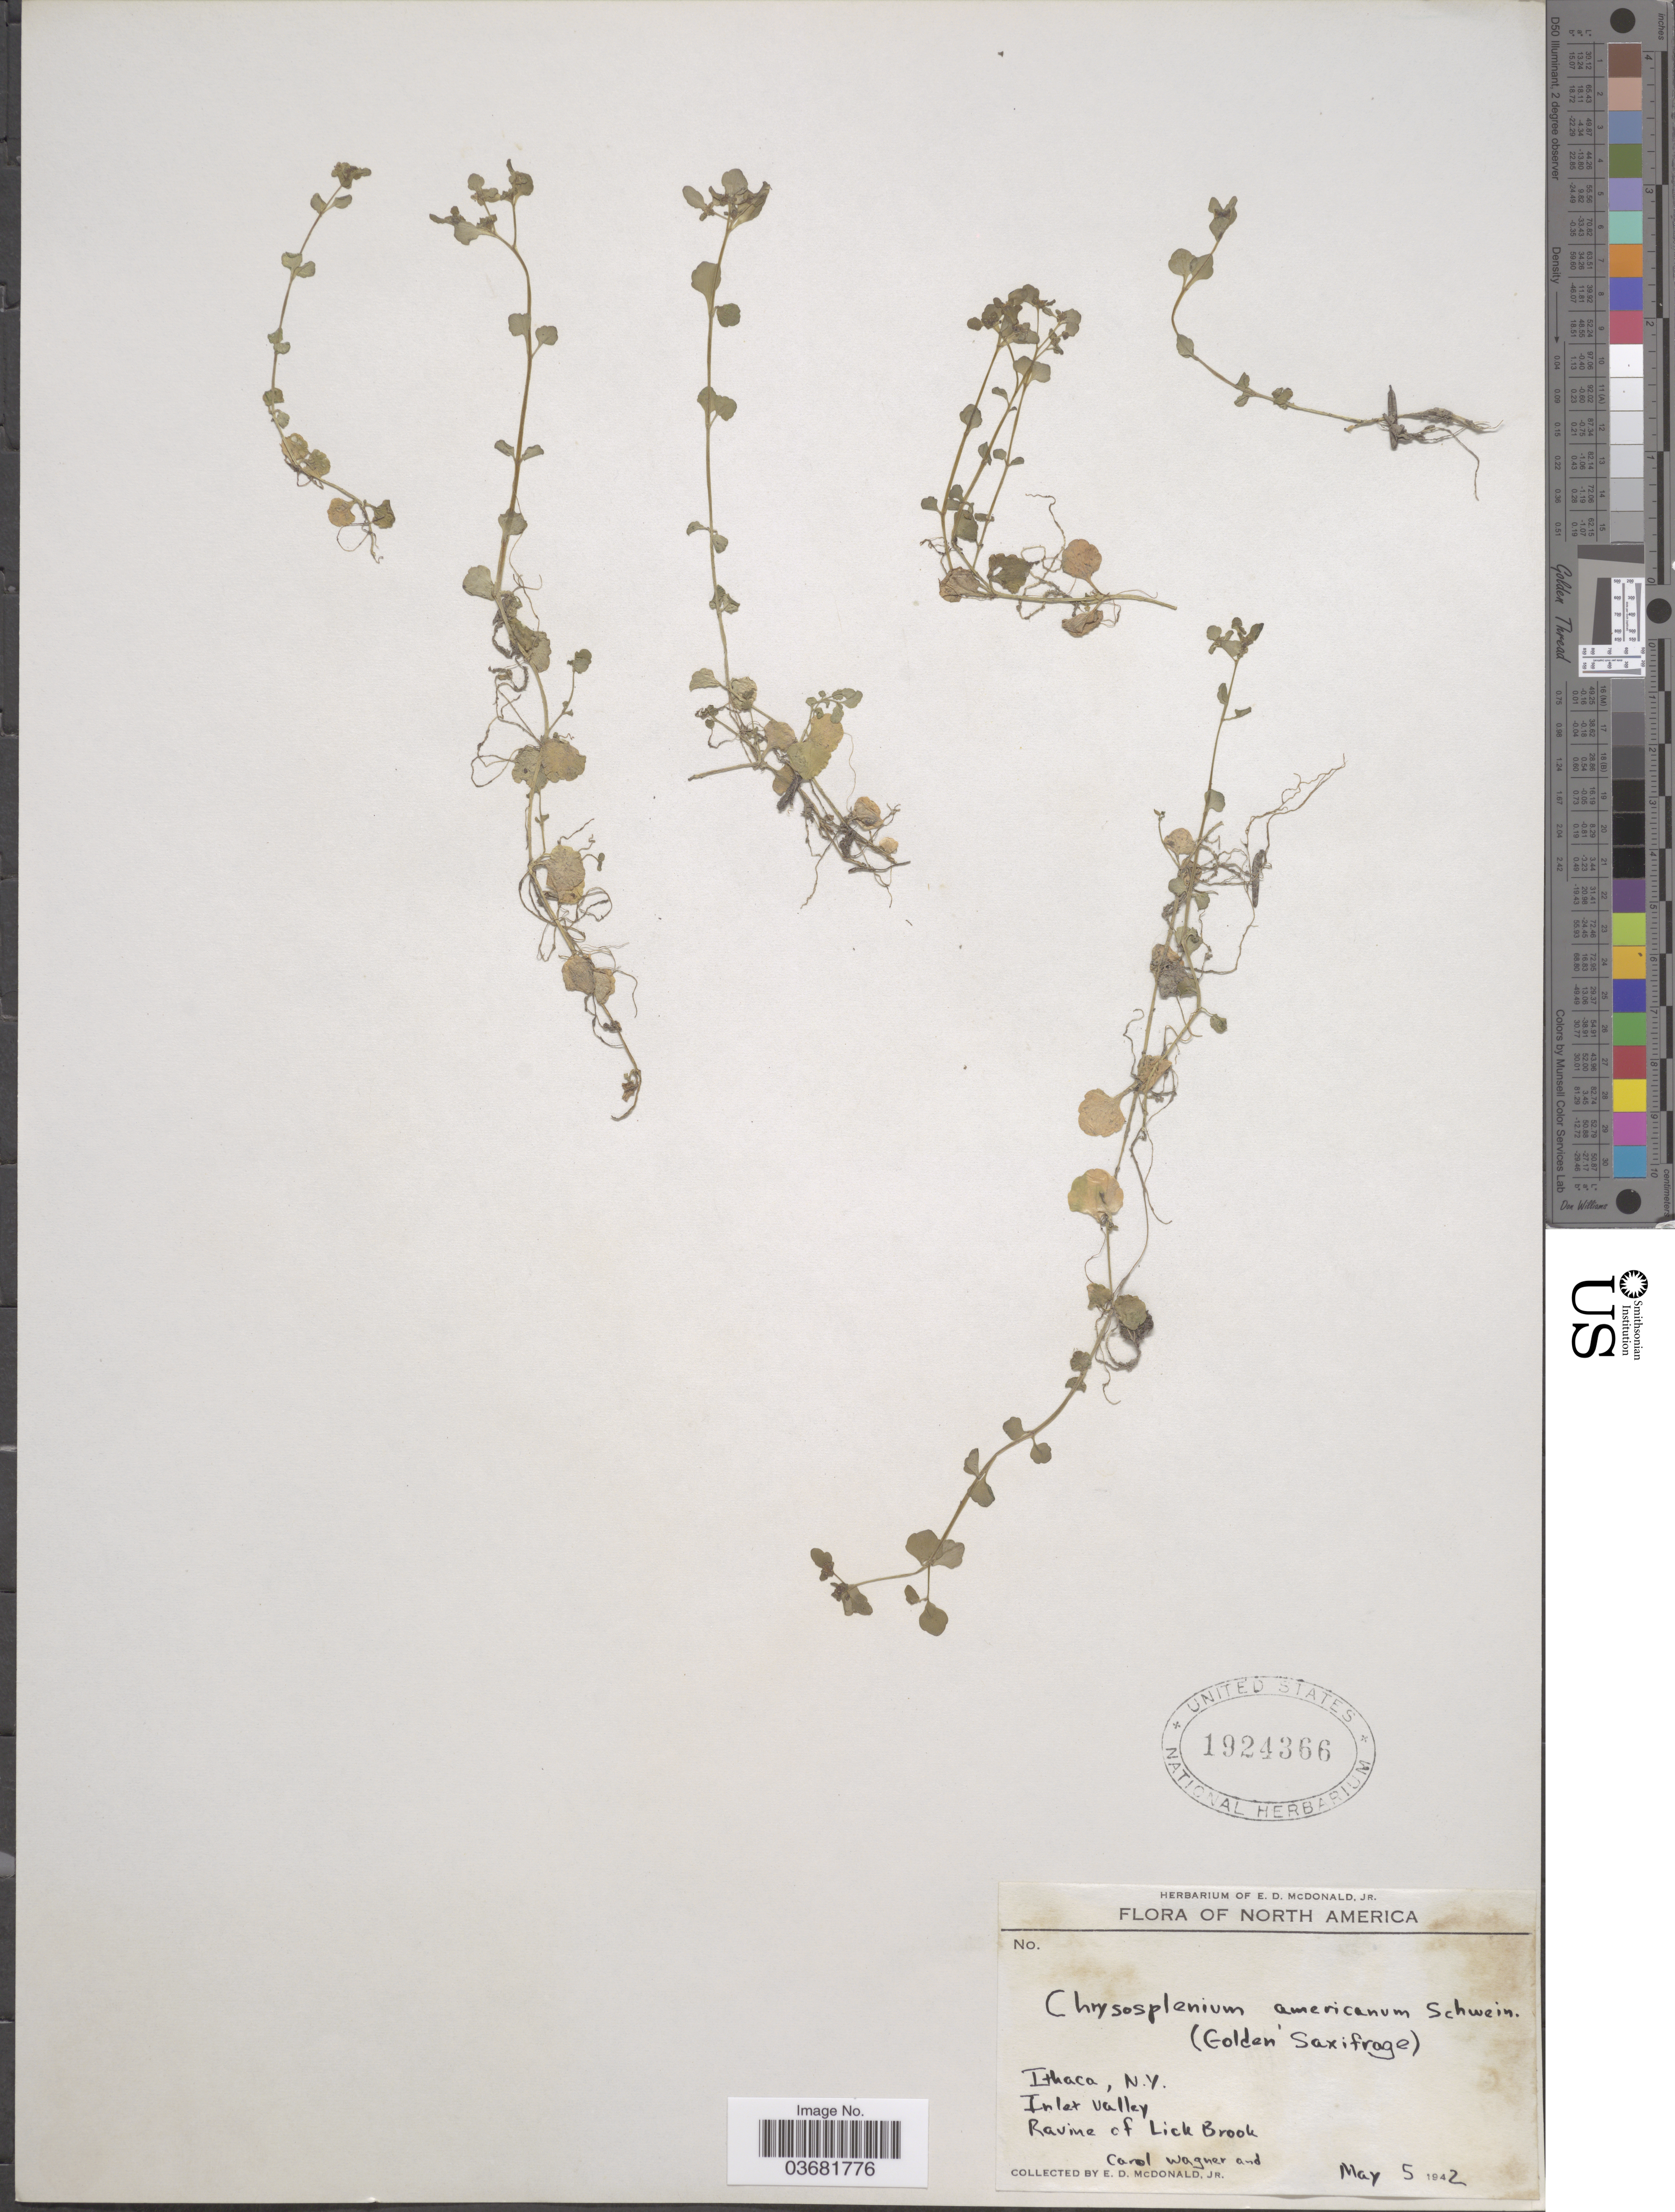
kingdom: Plantae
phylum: Tracheophyta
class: Magnoliopsida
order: Saxifragales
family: Saxifragaceae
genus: Chrysosplenium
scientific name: Chrysosplenium americanum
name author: Schwein.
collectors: C. Wagner & E. D. McDonald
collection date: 1942-05-05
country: United States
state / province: New York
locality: Ithaca. Inlet Valley. Ravine of Lick Brook.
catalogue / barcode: US 1924366